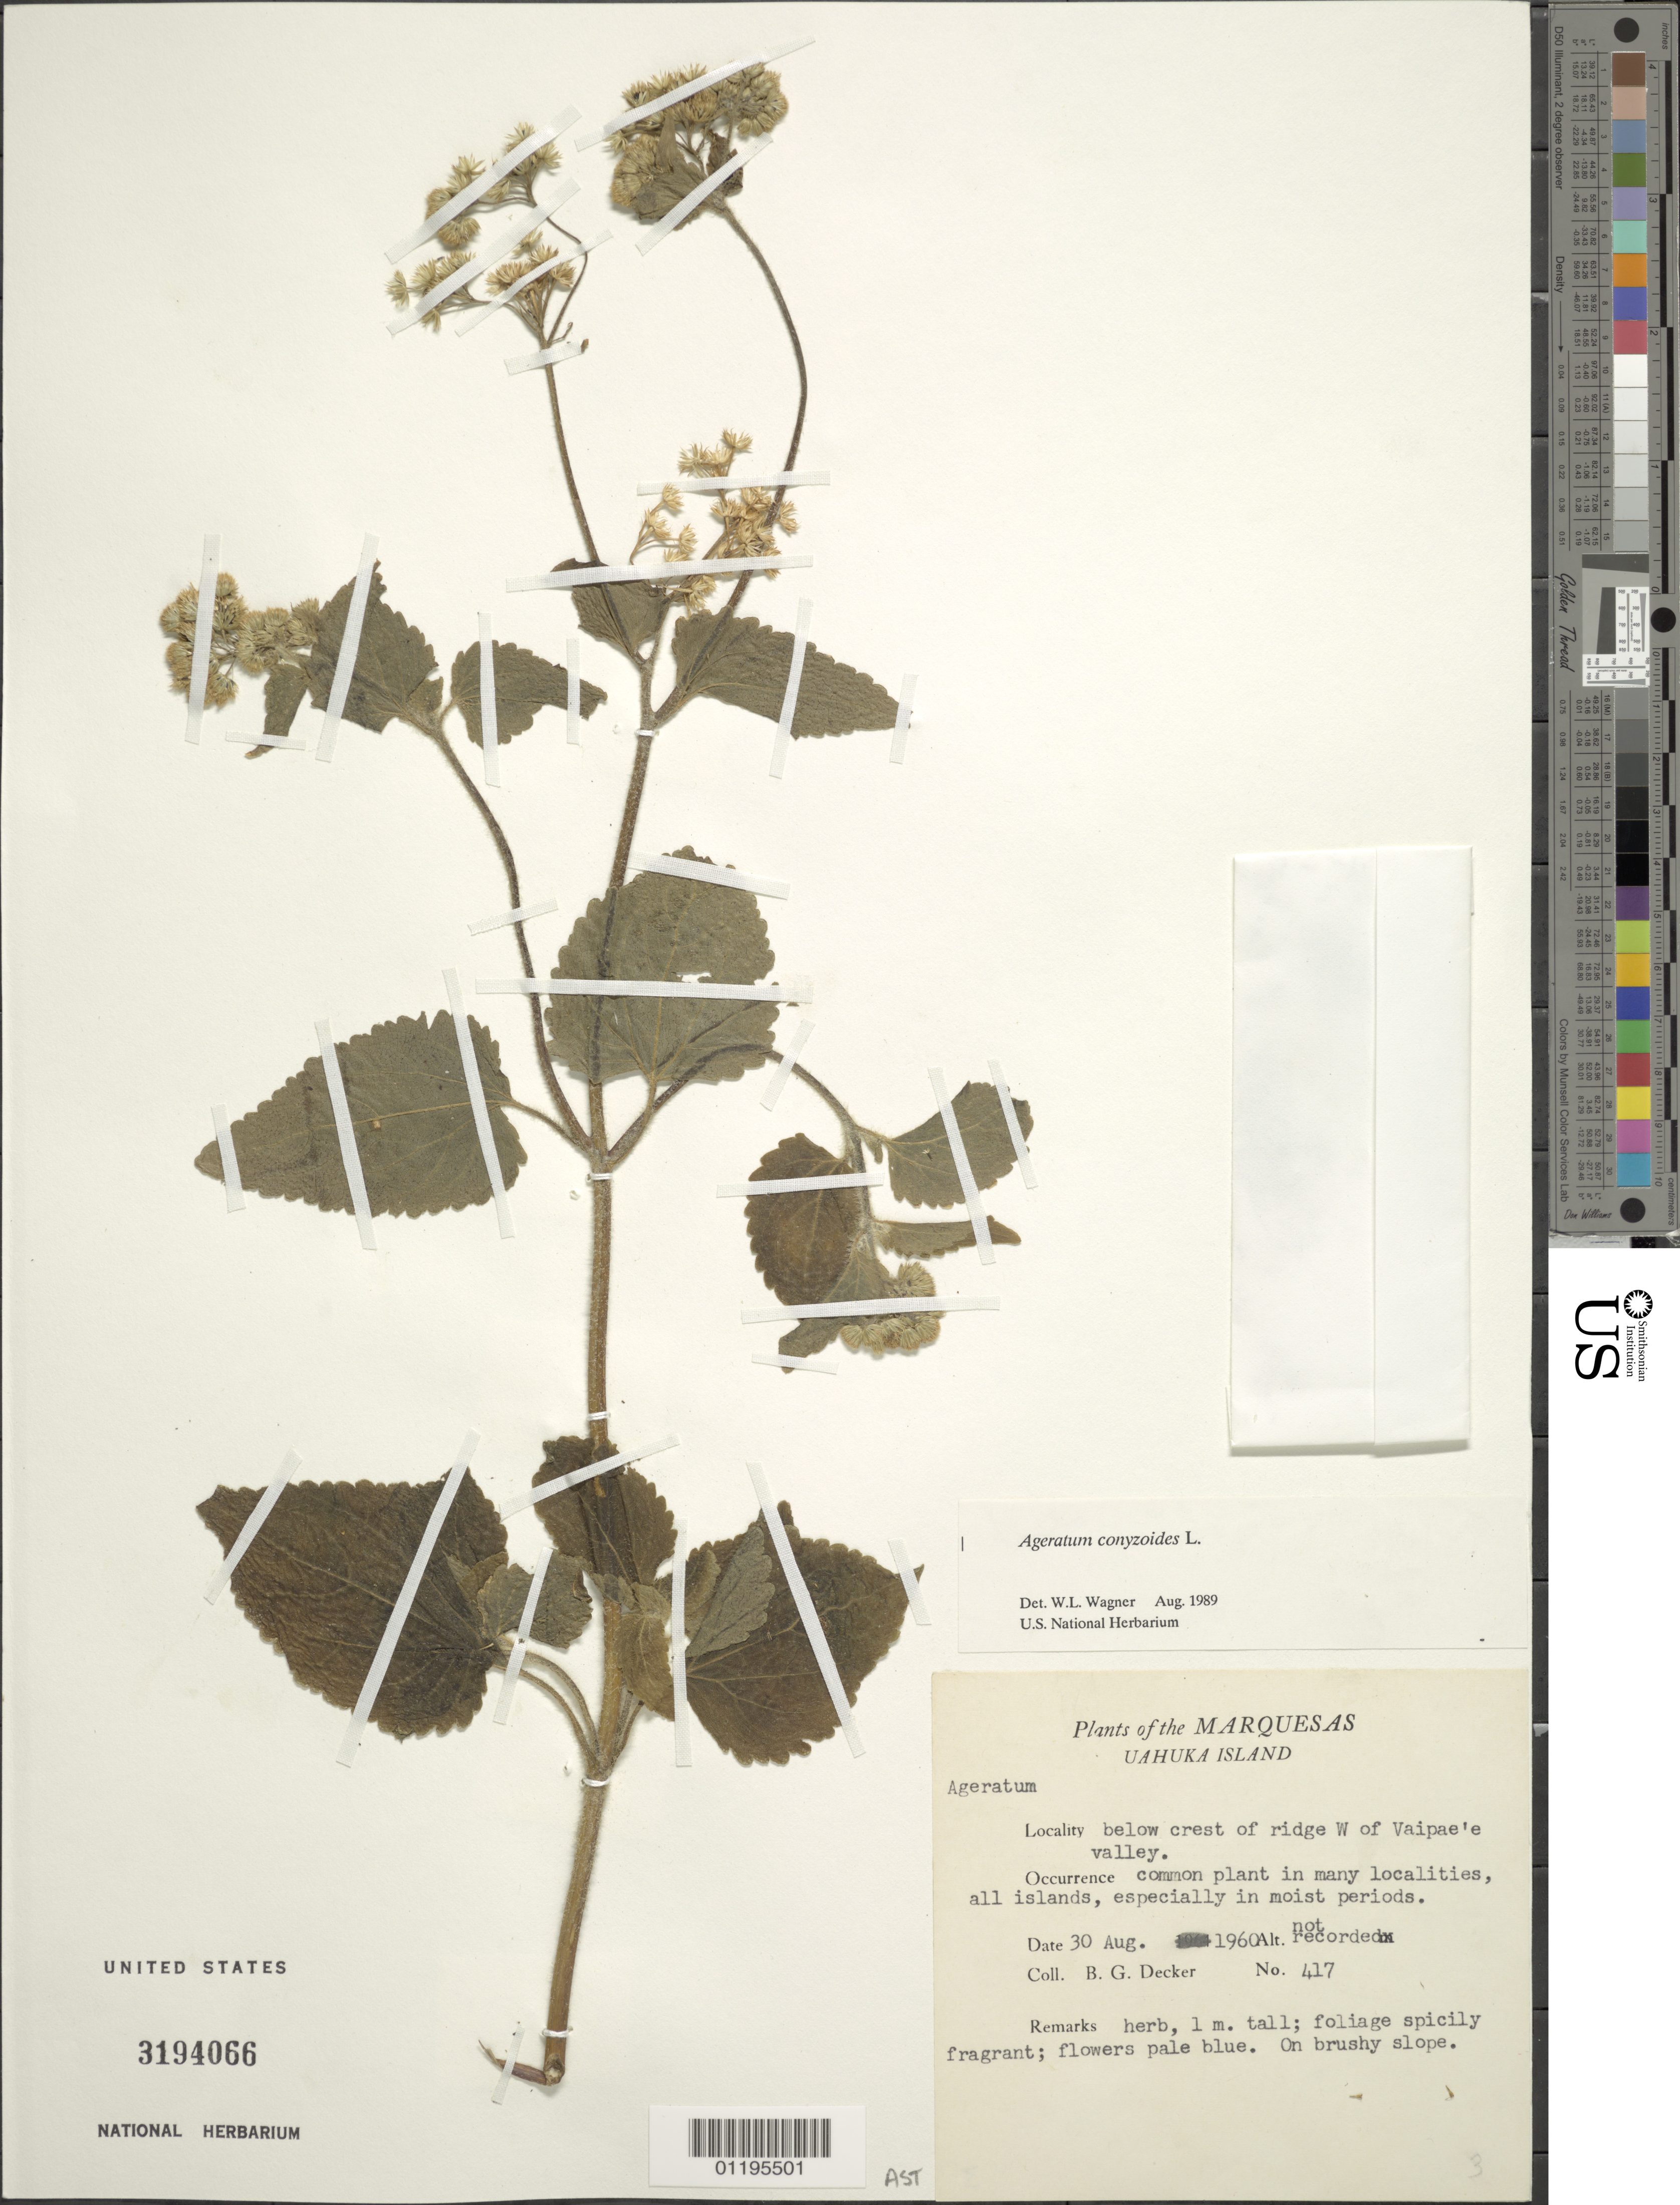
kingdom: Plantae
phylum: Tracheophyta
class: Magnoliopsida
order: Asterales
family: Asteraceae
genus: Ageratum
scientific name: Ageratum conyzoides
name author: L.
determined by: Wagner, W. L., (BOT), Smithsonian Institution - National Museum of Natural History (UNITED STATES)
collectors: B. G. Decker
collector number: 417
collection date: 1960-08-30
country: French Polynesia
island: Ua Huka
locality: below crest of ridge W of Vaipaee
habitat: Brushy slope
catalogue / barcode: US 3194066